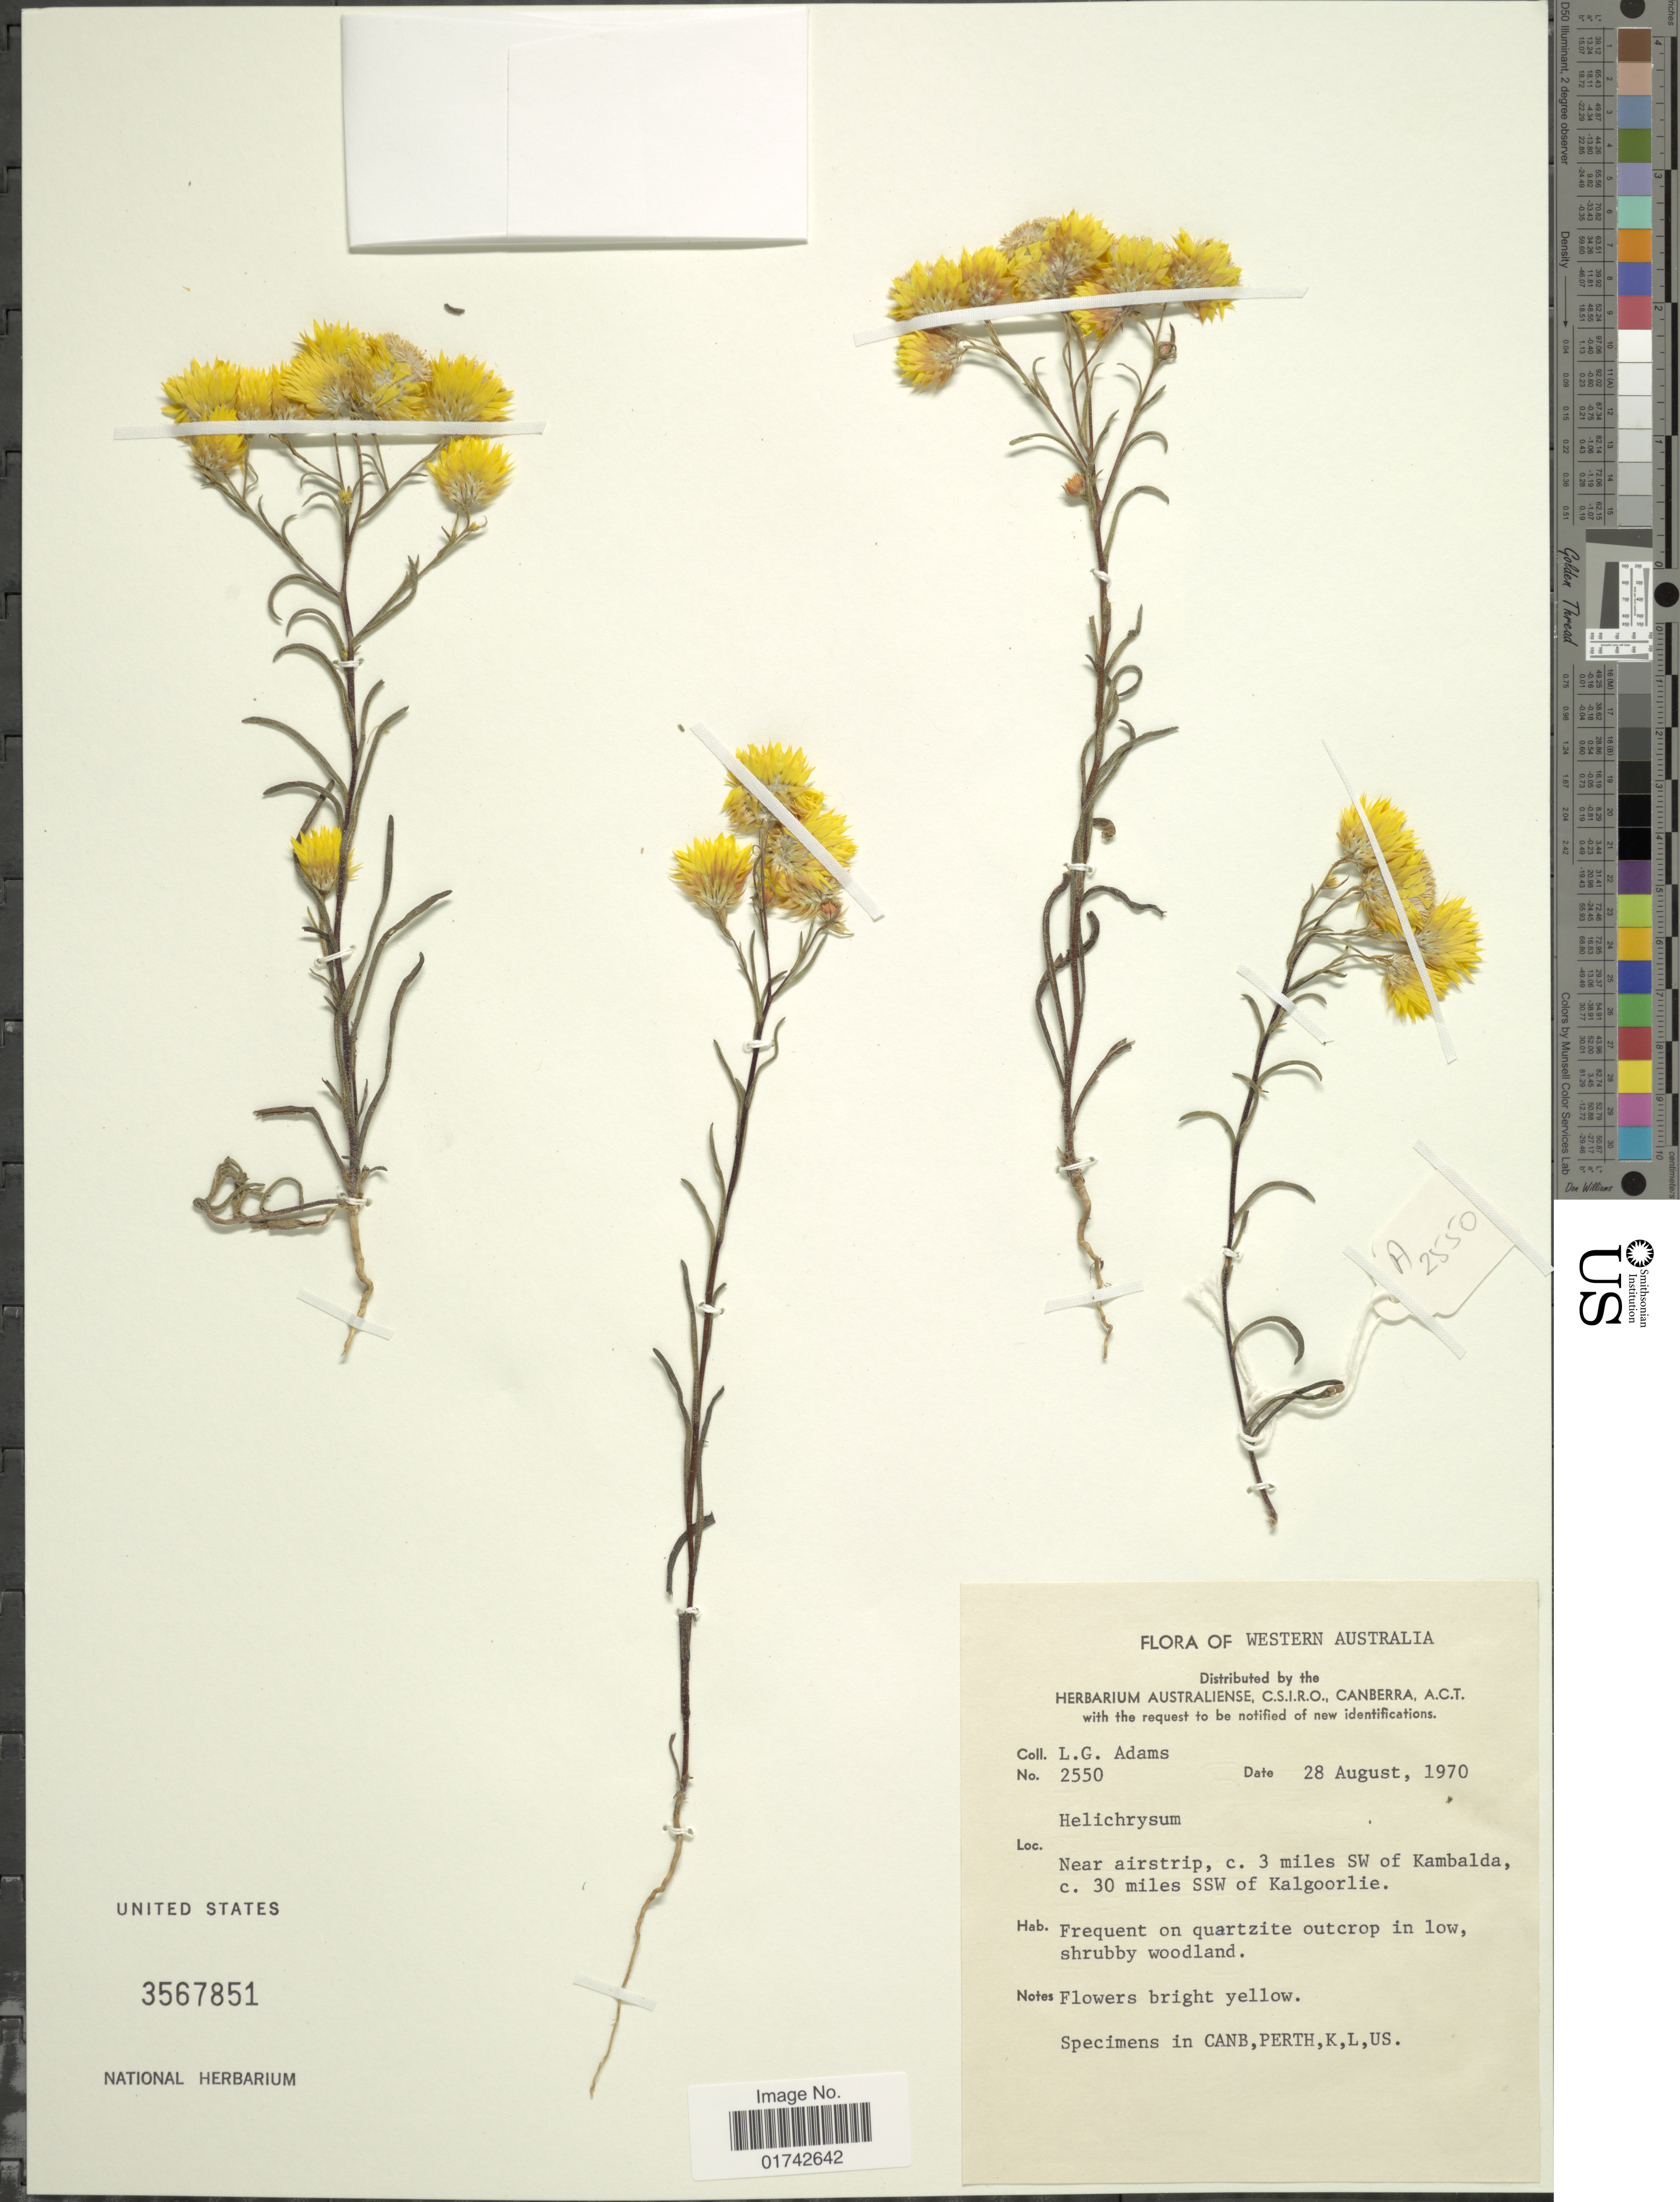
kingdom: Plantae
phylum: Tracheophyta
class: Magnoliopsida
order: Asterales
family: Asteraceae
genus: Helichrysum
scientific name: Helichrysum sp.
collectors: L. G. Adams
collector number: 2550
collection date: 1970-08-28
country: Australia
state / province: Western Australia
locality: Near airstrip, c. 3 miles SW of Kabalda, c. 30 miles SSW of Kalgoorlie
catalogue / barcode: US 3567851